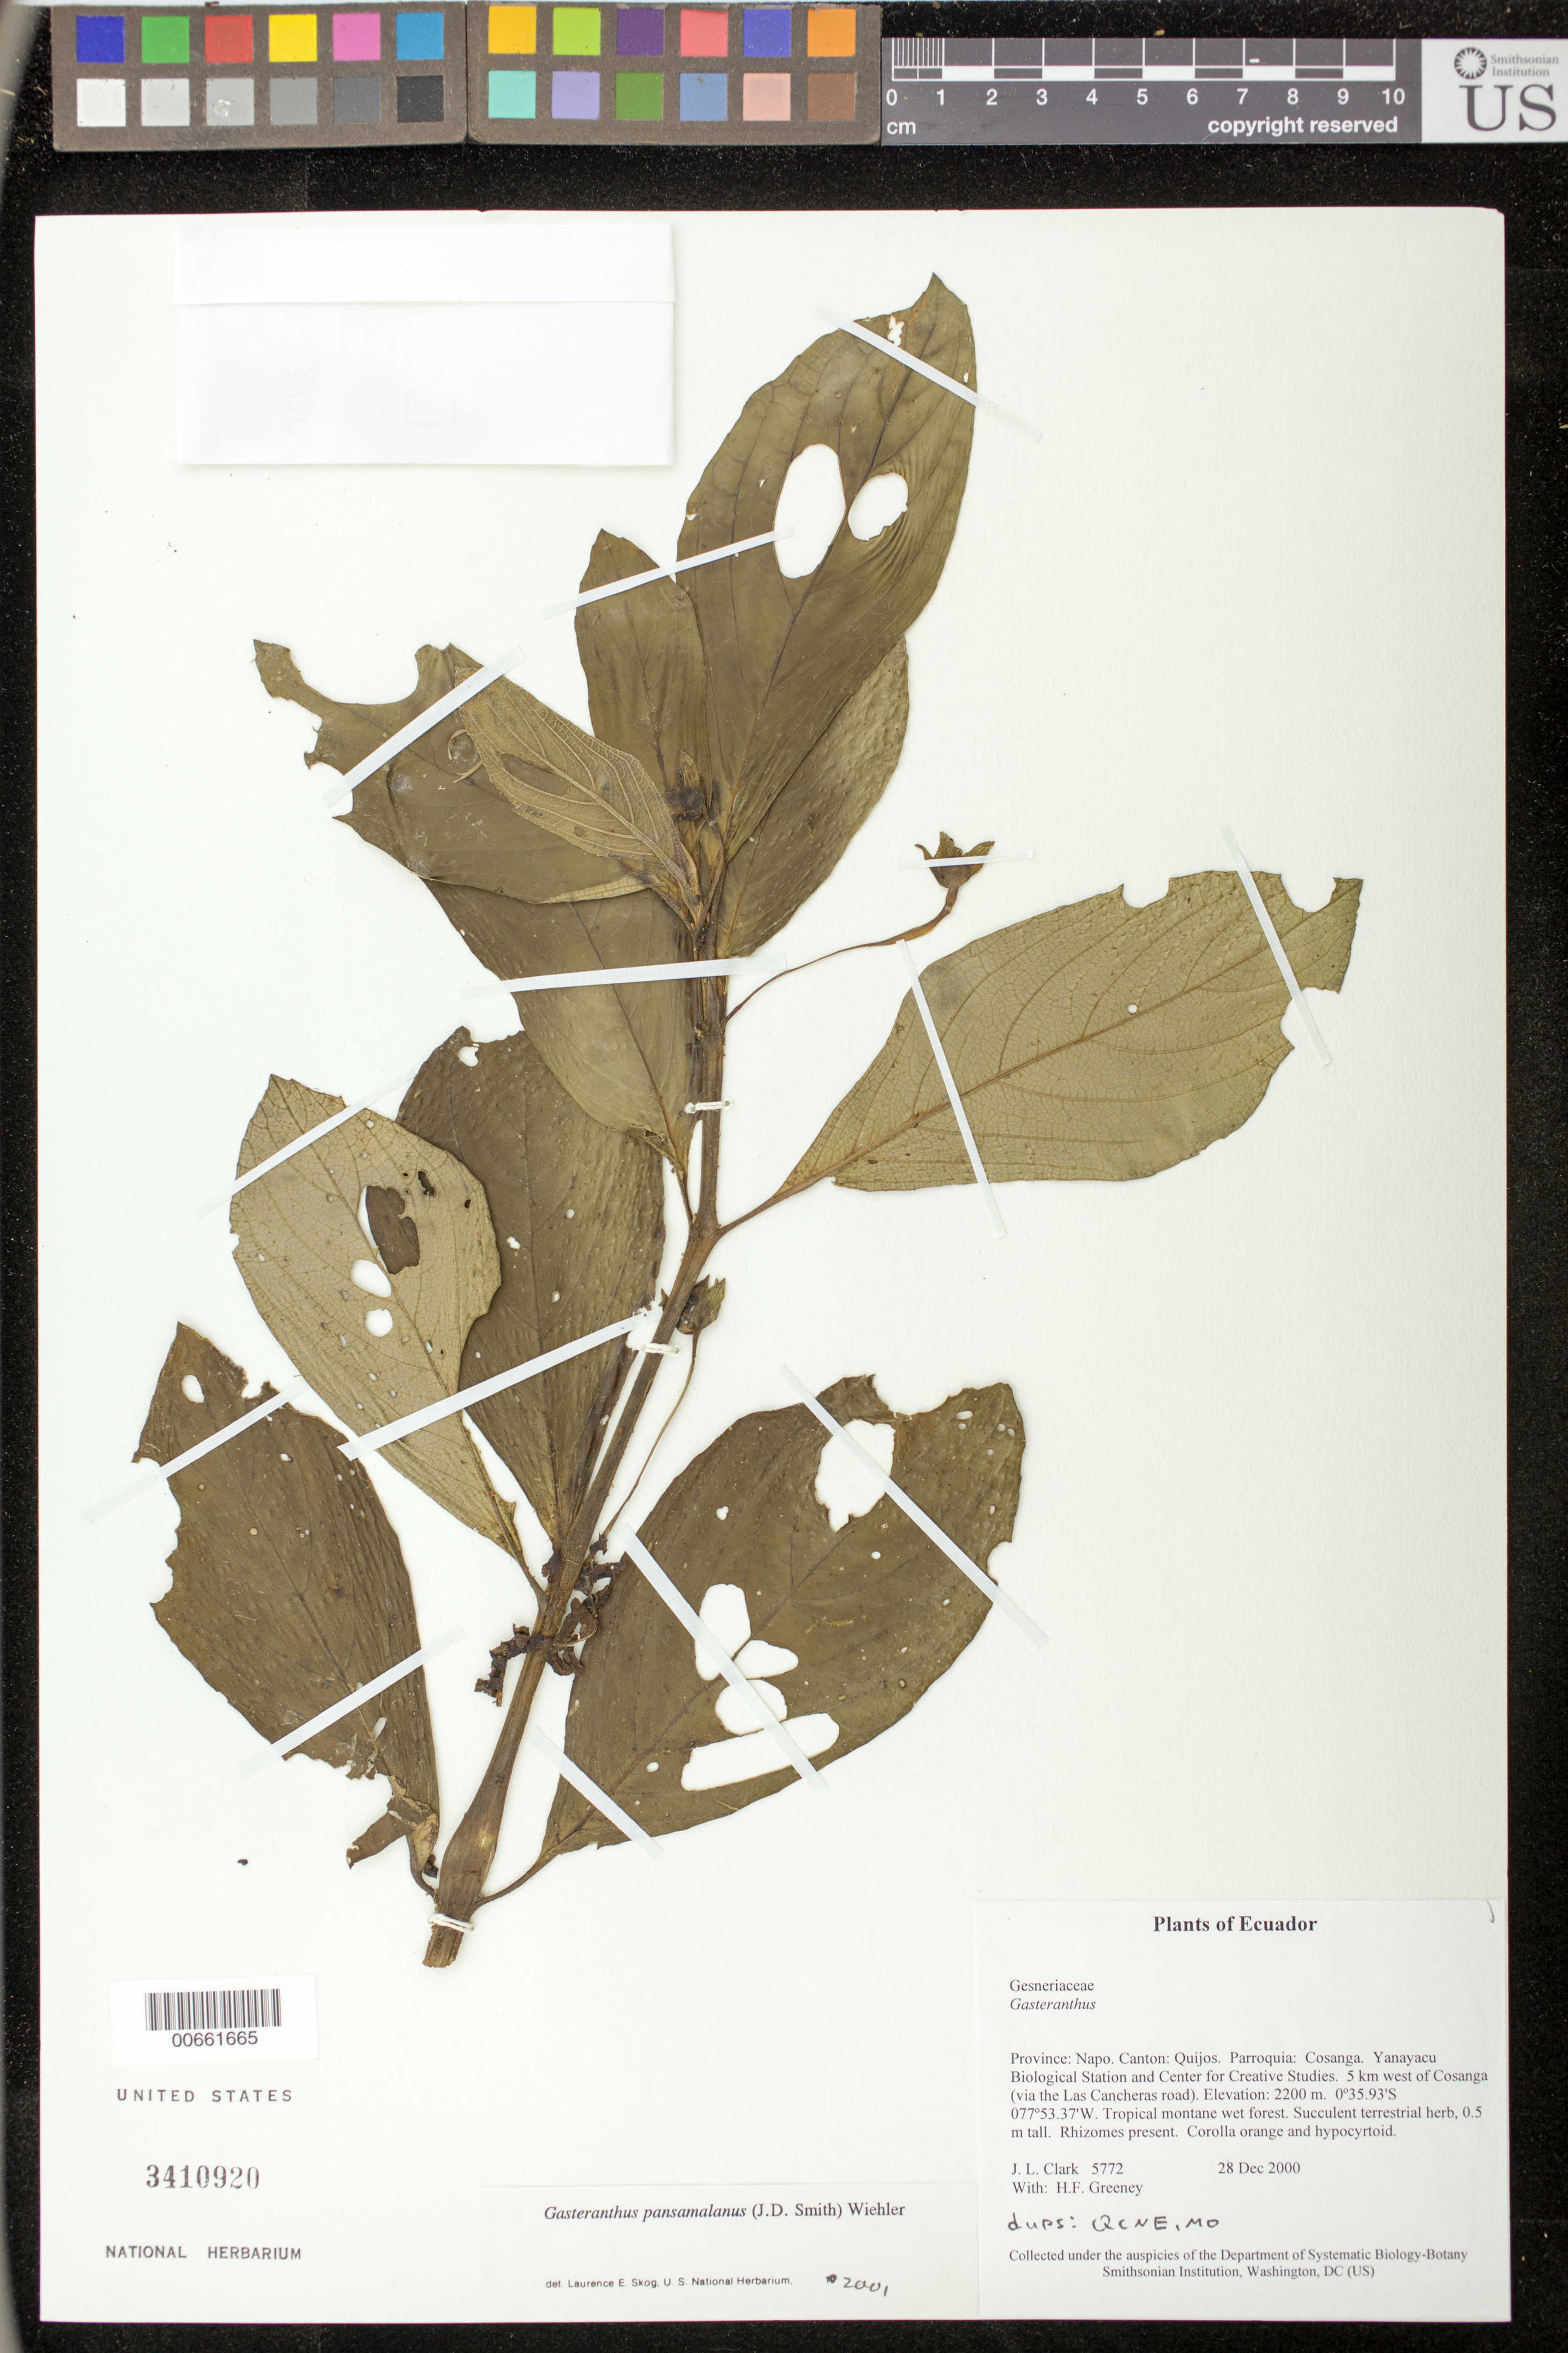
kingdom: Plantae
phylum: Tracheophyta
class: Magnoliopsida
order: Lamiales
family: Gesneriaceae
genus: Gasteranthus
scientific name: Gasteranthus pansamalanus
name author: (Donn. Sm.) Wiehler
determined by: Skog, Laurence E.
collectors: J. L. Clark & H. Greeney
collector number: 5772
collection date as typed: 28 Dec 2000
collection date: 2000-12-28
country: Ecuador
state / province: Napo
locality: Cantón: Quijos. Parroquia: Cosanga. Yanayacu Biological Station and Center for Creative Studies. 5 km west of Cosanga (via the Las Cancheras road).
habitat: Tropical montane wet forest.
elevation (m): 2200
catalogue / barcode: US 3410920